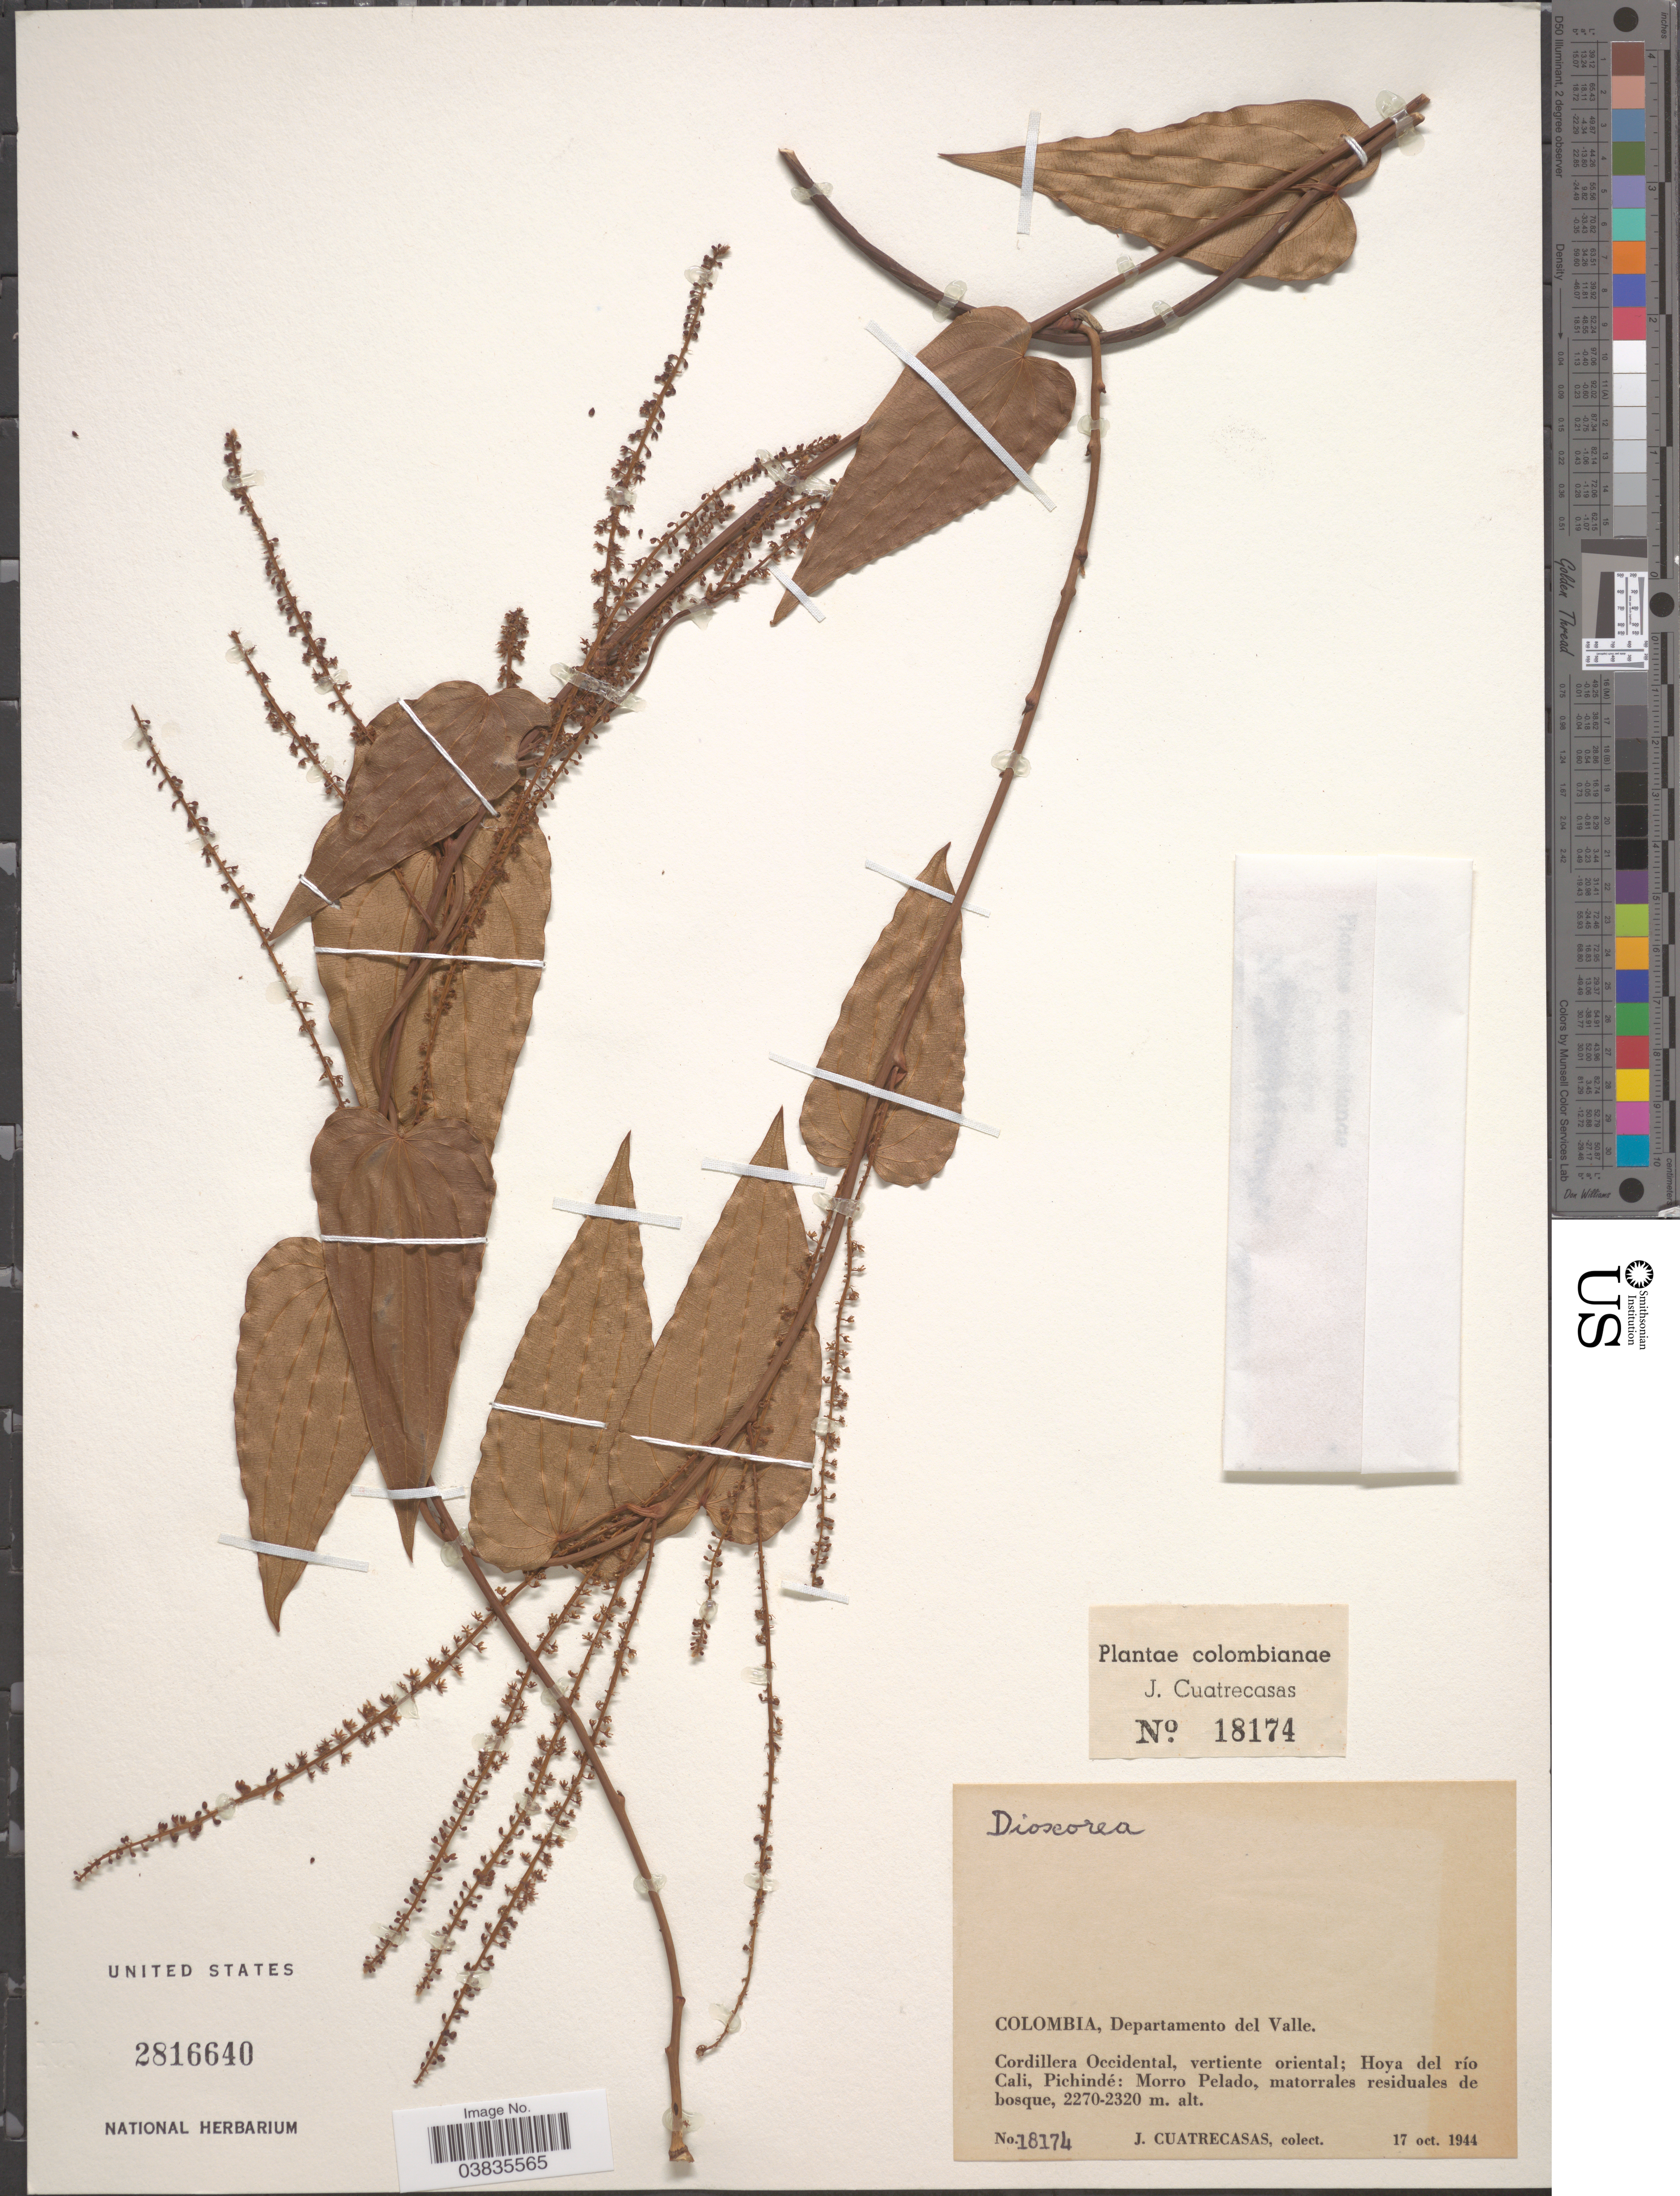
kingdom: Plantae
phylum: Tracheophyta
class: Liliopsida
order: Dioscoreales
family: Dioscoreaceae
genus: Dioscorea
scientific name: Dioscorea sp.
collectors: J. Cuatrecasas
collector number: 18174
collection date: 1944-10-17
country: Colombia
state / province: Valle del Cauca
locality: Departamento del Valle. Cordillera Occidental, vertiente oriental; Hoya del río Cali, Pichindé: Morro Pelado, matorrales residuales de bosque.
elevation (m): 2270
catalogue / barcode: US 2816640